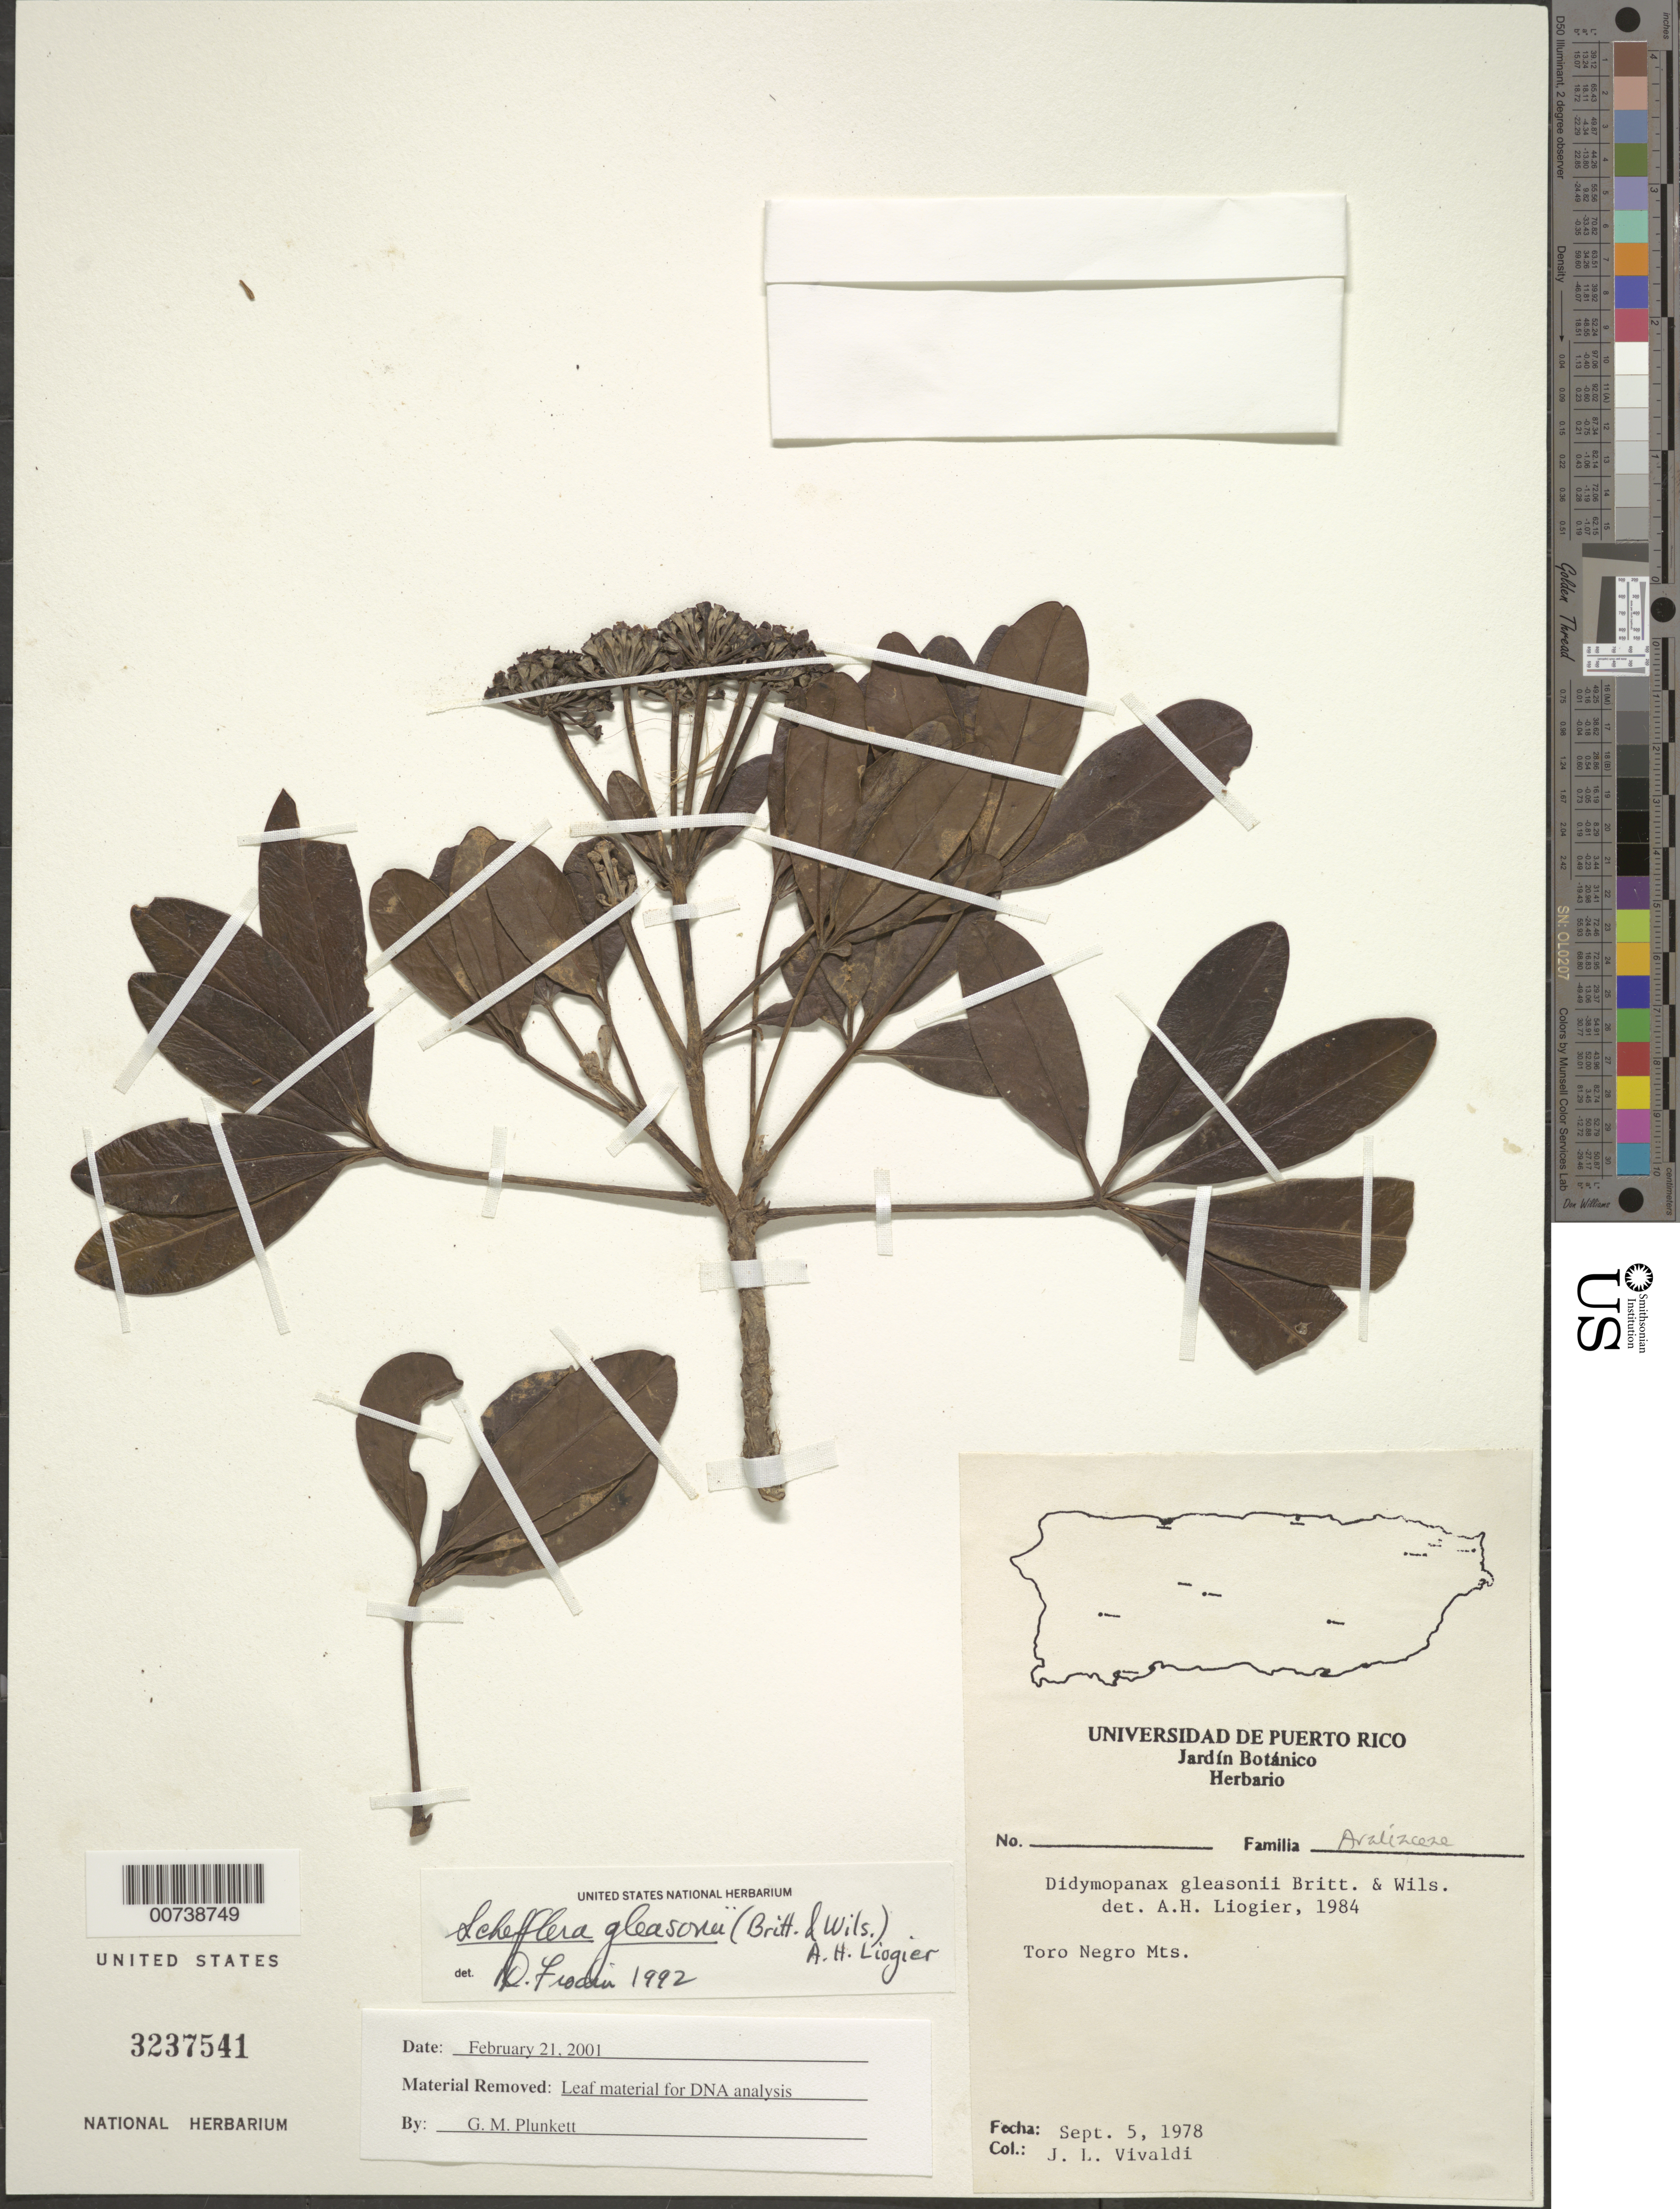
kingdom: Plantae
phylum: Tracheophyta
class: Magnoliopsida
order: Apiales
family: Araliaceae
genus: Schefflera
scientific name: Schefflera gleasonii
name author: (Britton & P. Wilson) Alain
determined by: Frodin, D. G.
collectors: J. L. Vivaldi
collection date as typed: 05 Sep 1978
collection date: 1978-09-05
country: Puerto Rico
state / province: Villalba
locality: Toro Negro Mountains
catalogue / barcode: US 3237541